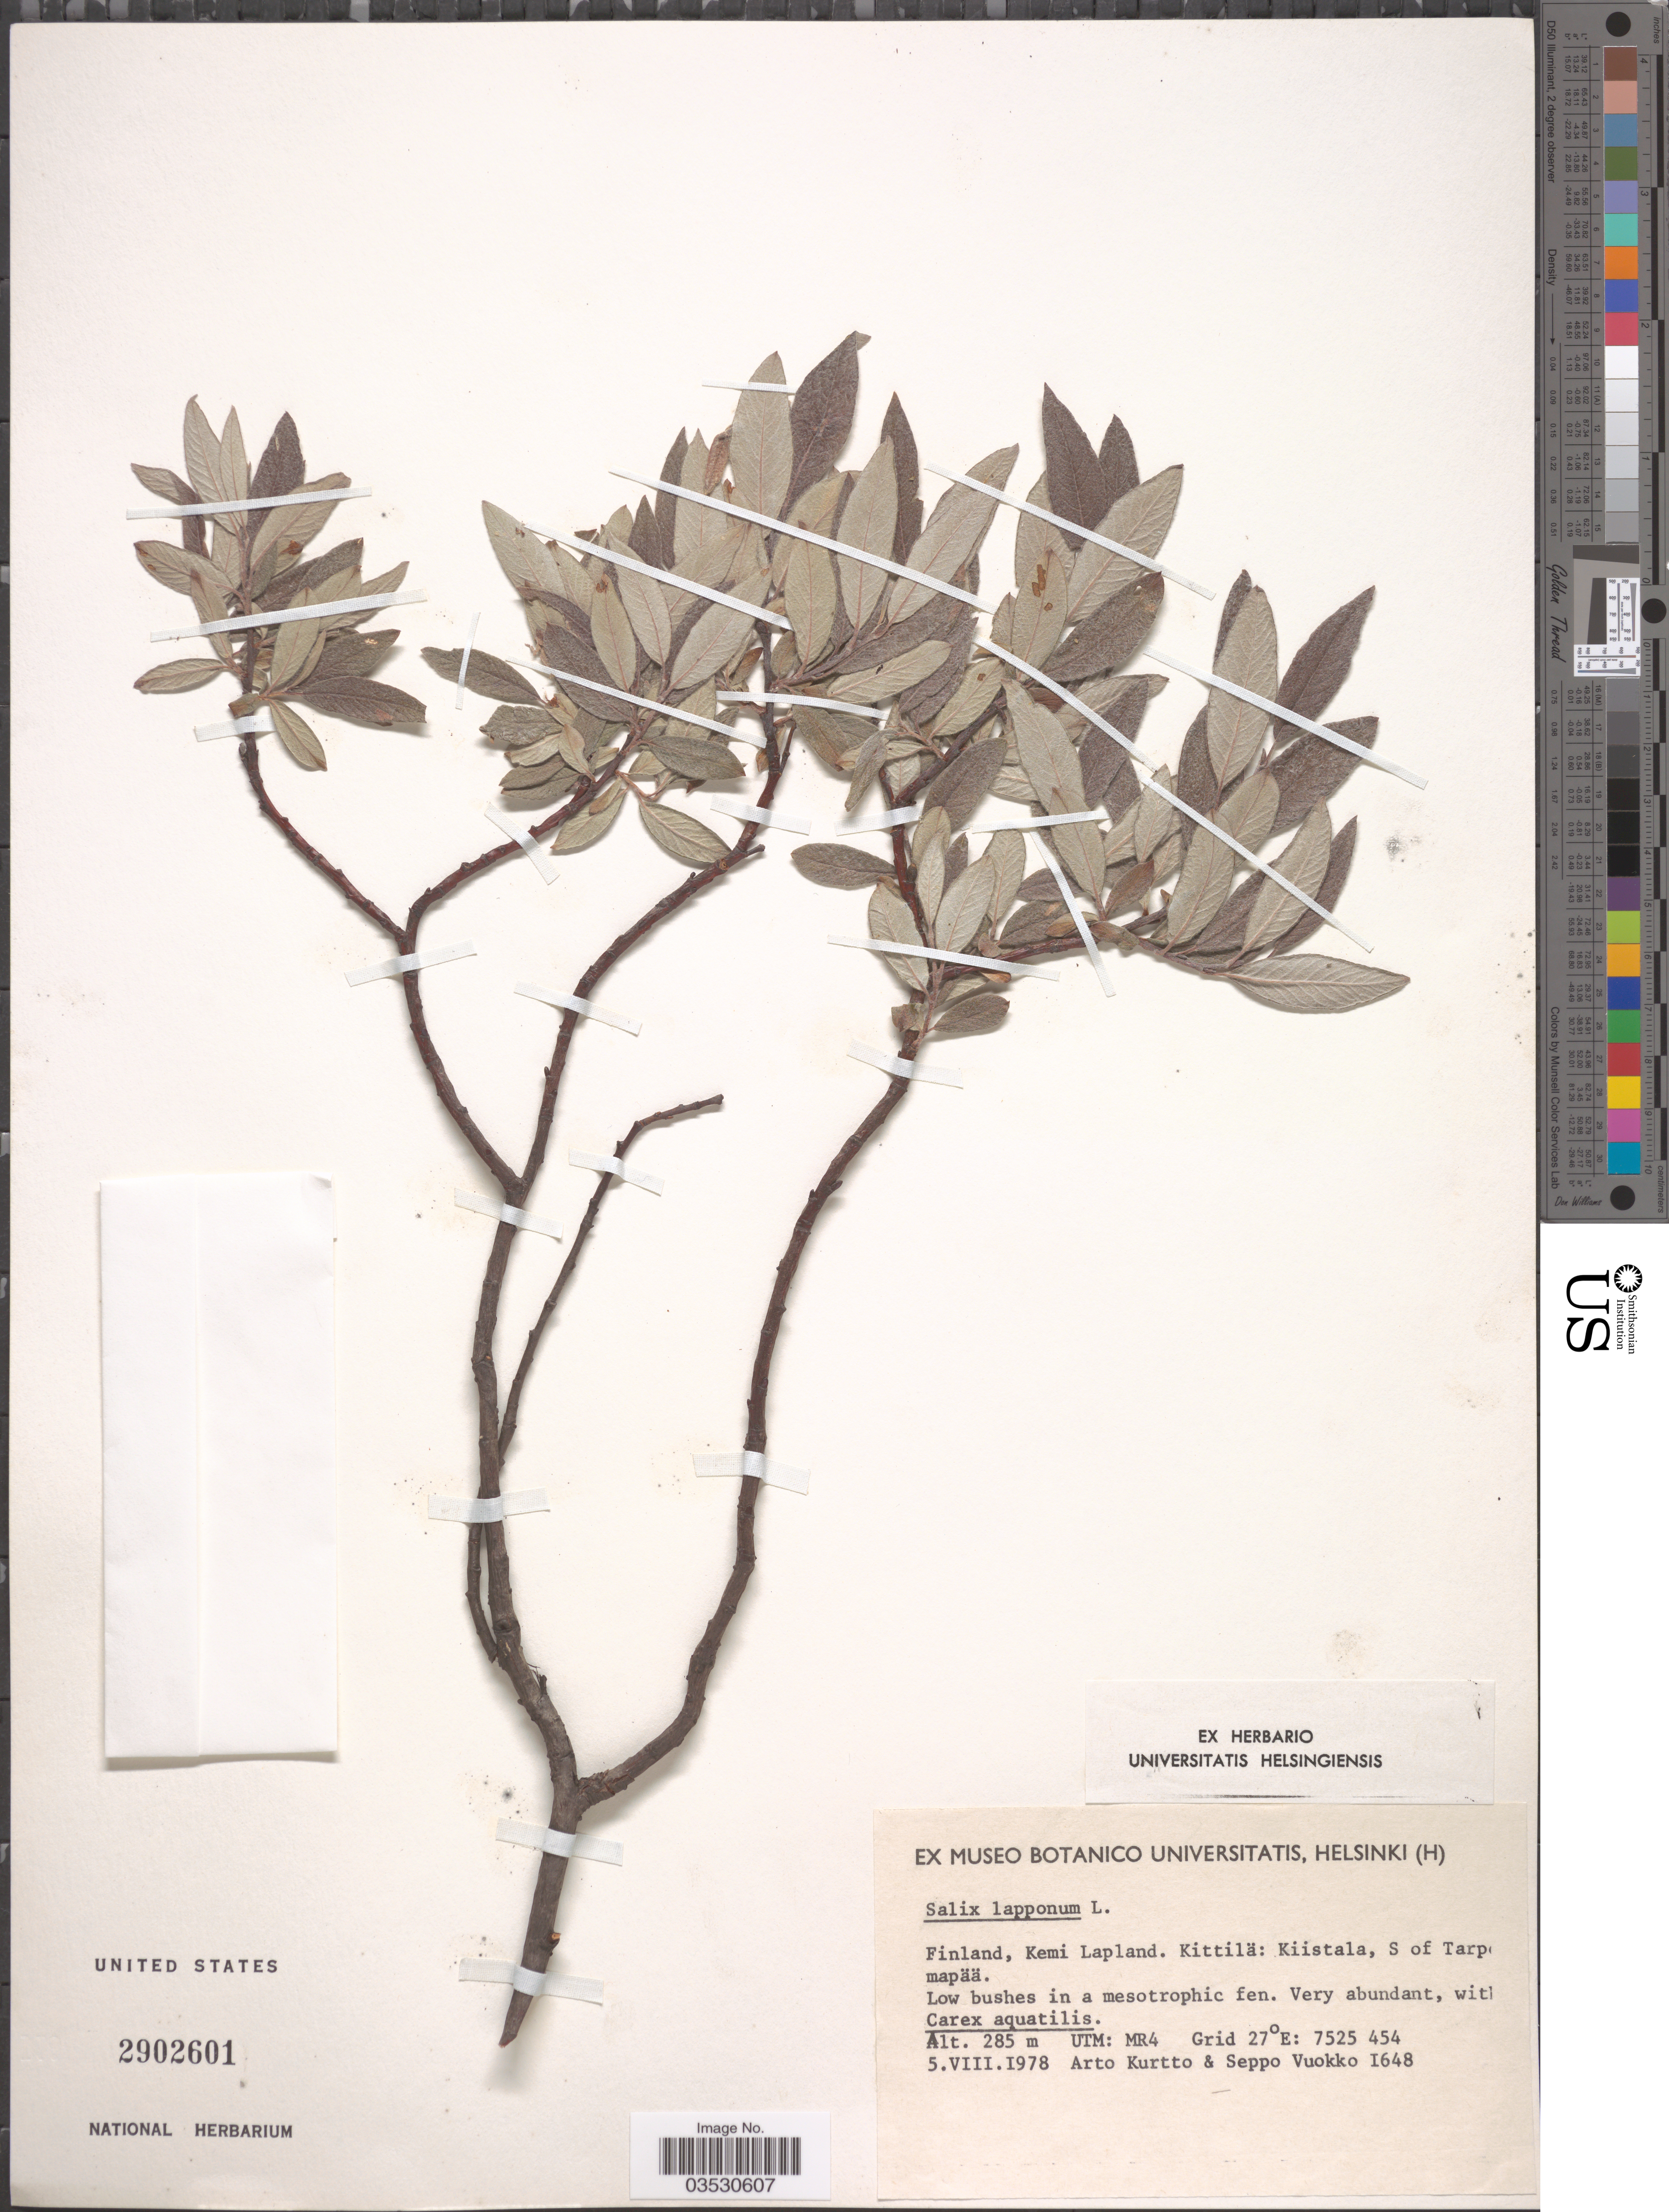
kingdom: Plantae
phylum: Tracheophyta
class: Magnoliopsida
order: Malpighiales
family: Salicaceae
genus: Salix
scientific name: Salix lapponum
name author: L.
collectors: A. Kurtto & S. Vuokko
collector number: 1648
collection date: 1978-08-05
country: Finland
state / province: Lappi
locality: Kemi Lapland. Kittilä: Kiistala, S of Tarpmapää. UTM: MR4 Grid 27°E: 7525 454.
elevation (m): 285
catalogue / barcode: US 2902601